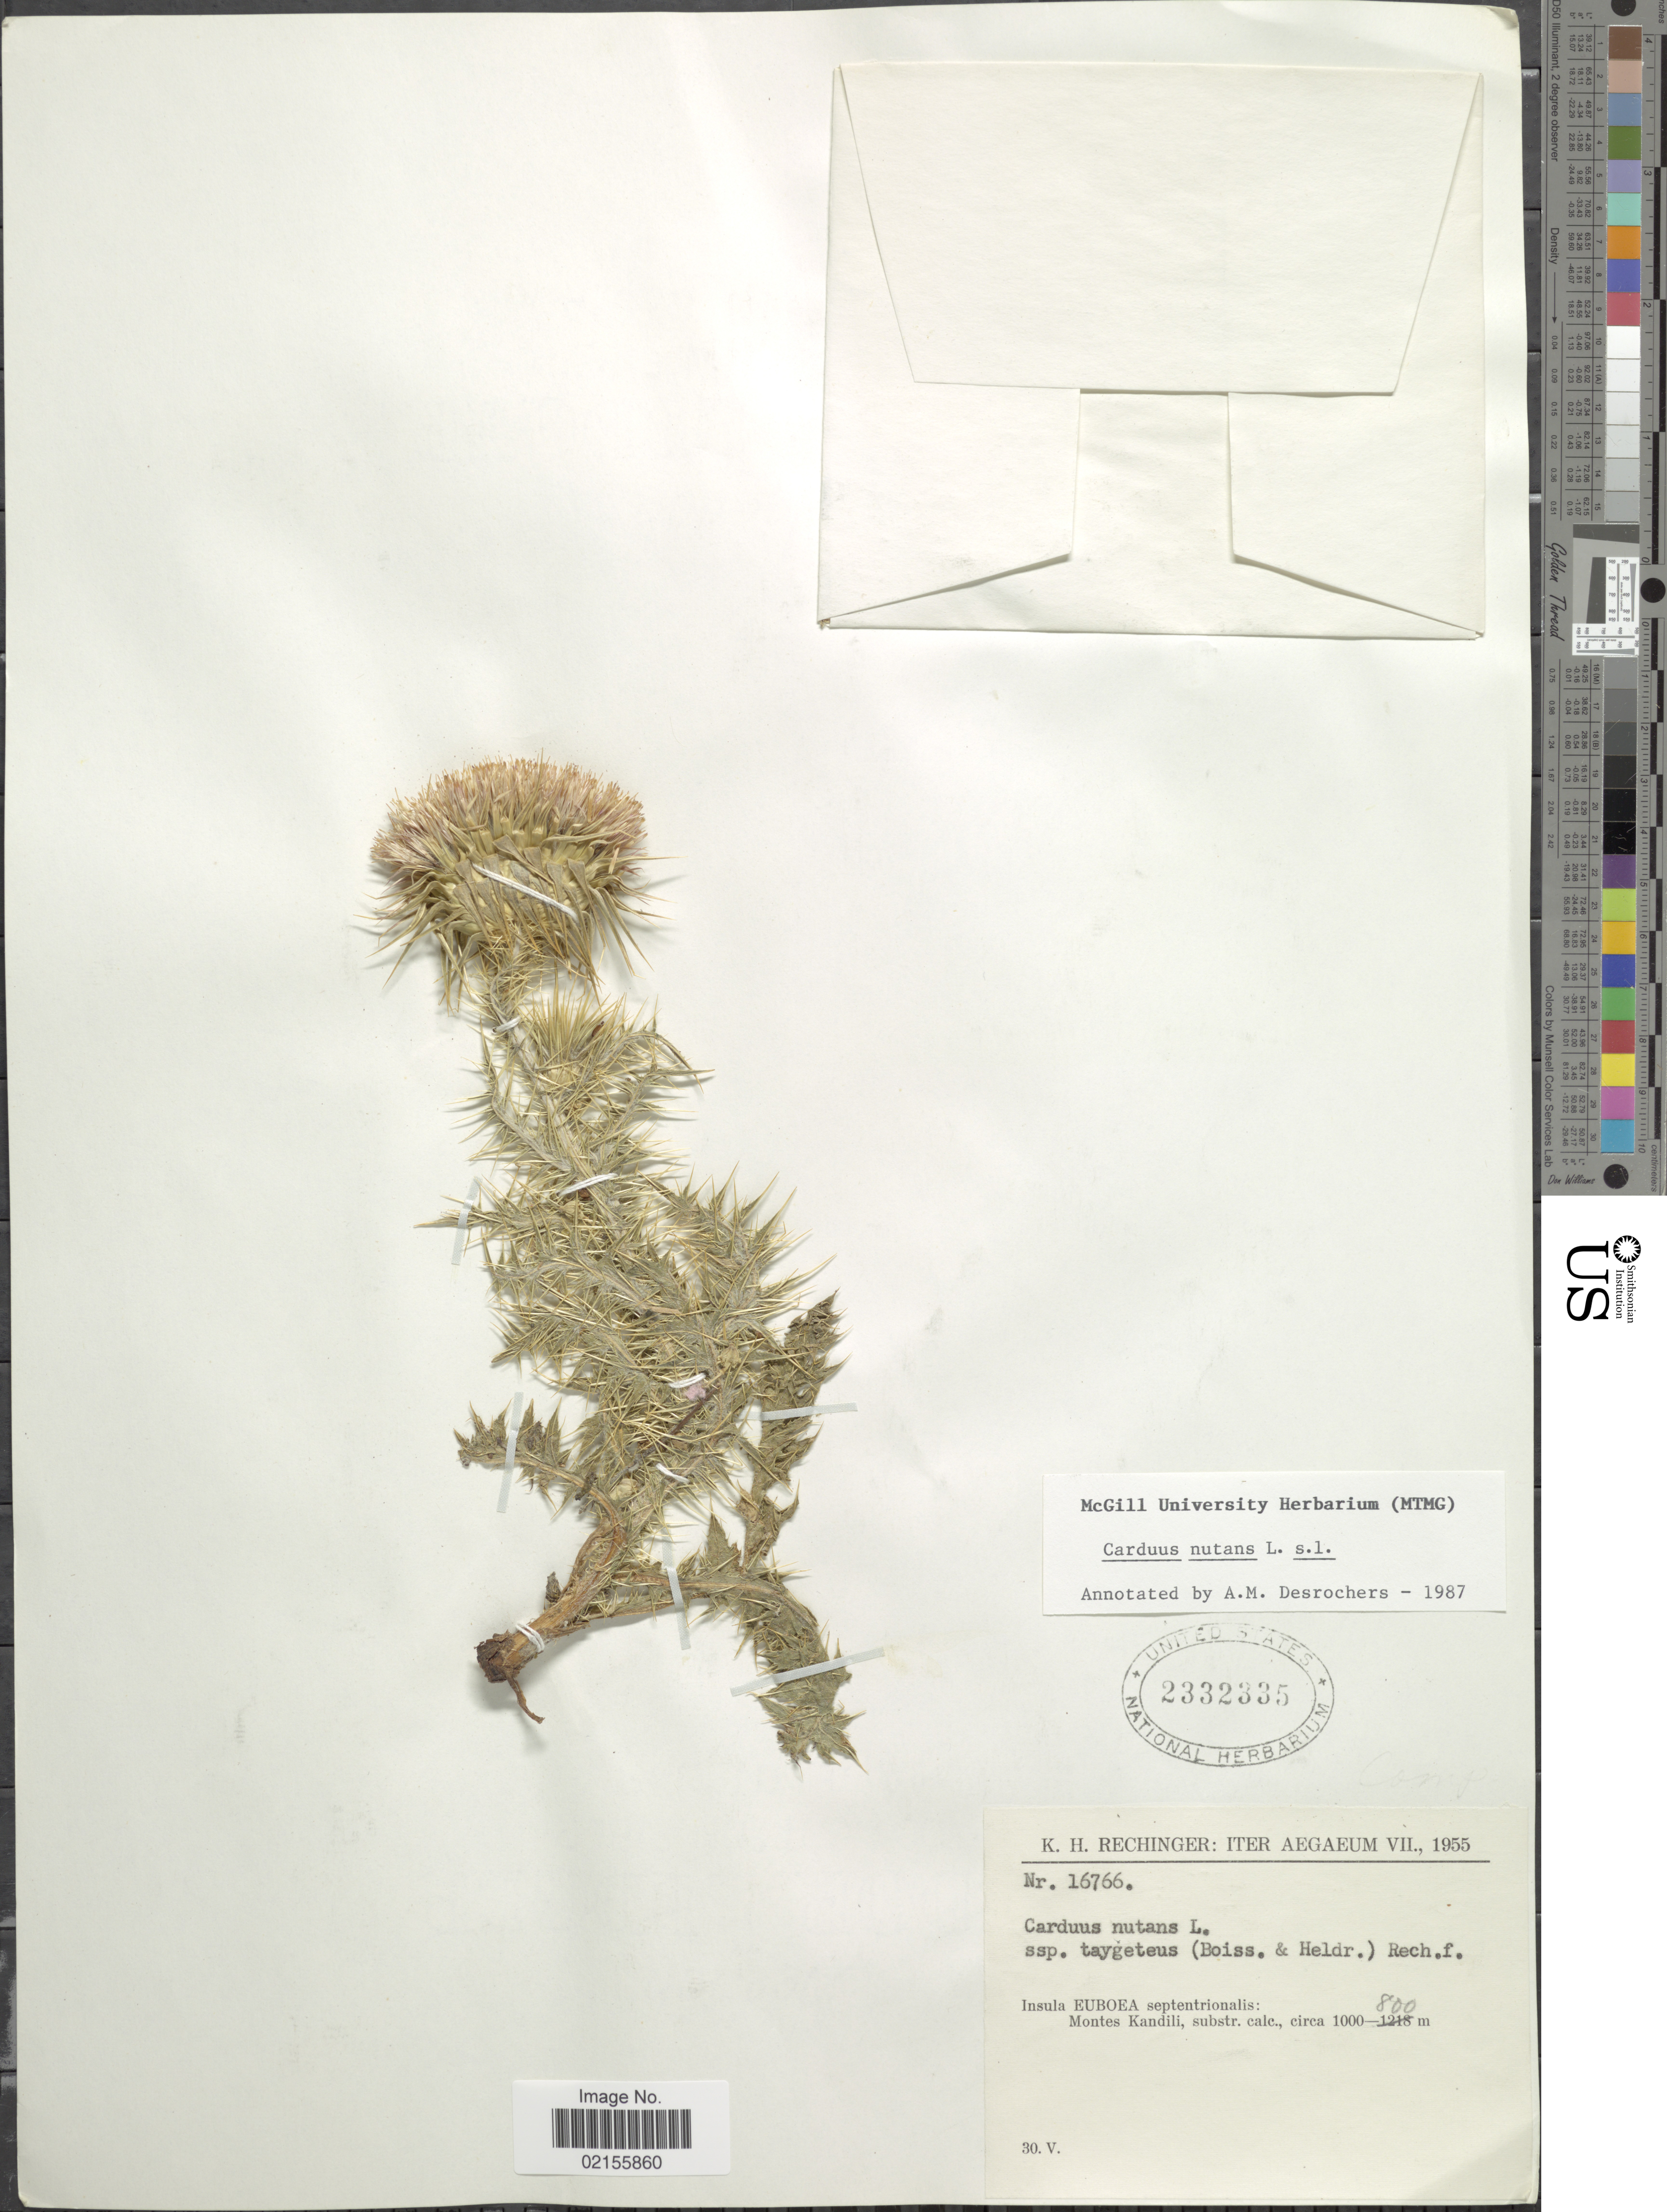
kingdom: Plantae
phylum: Tracheophyta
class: Magnoliopsida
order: Asterales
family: Asteraceae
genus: Carduus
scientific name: Carduus nutans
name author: L.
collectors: K. H. Rechinger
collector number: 16766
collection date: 1955-05-30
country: Greece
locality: Iter Aegaeum, Insula Euboea septentrionalis: Montes Kandili, substr. calc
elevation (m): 800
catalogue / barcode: US 2332335